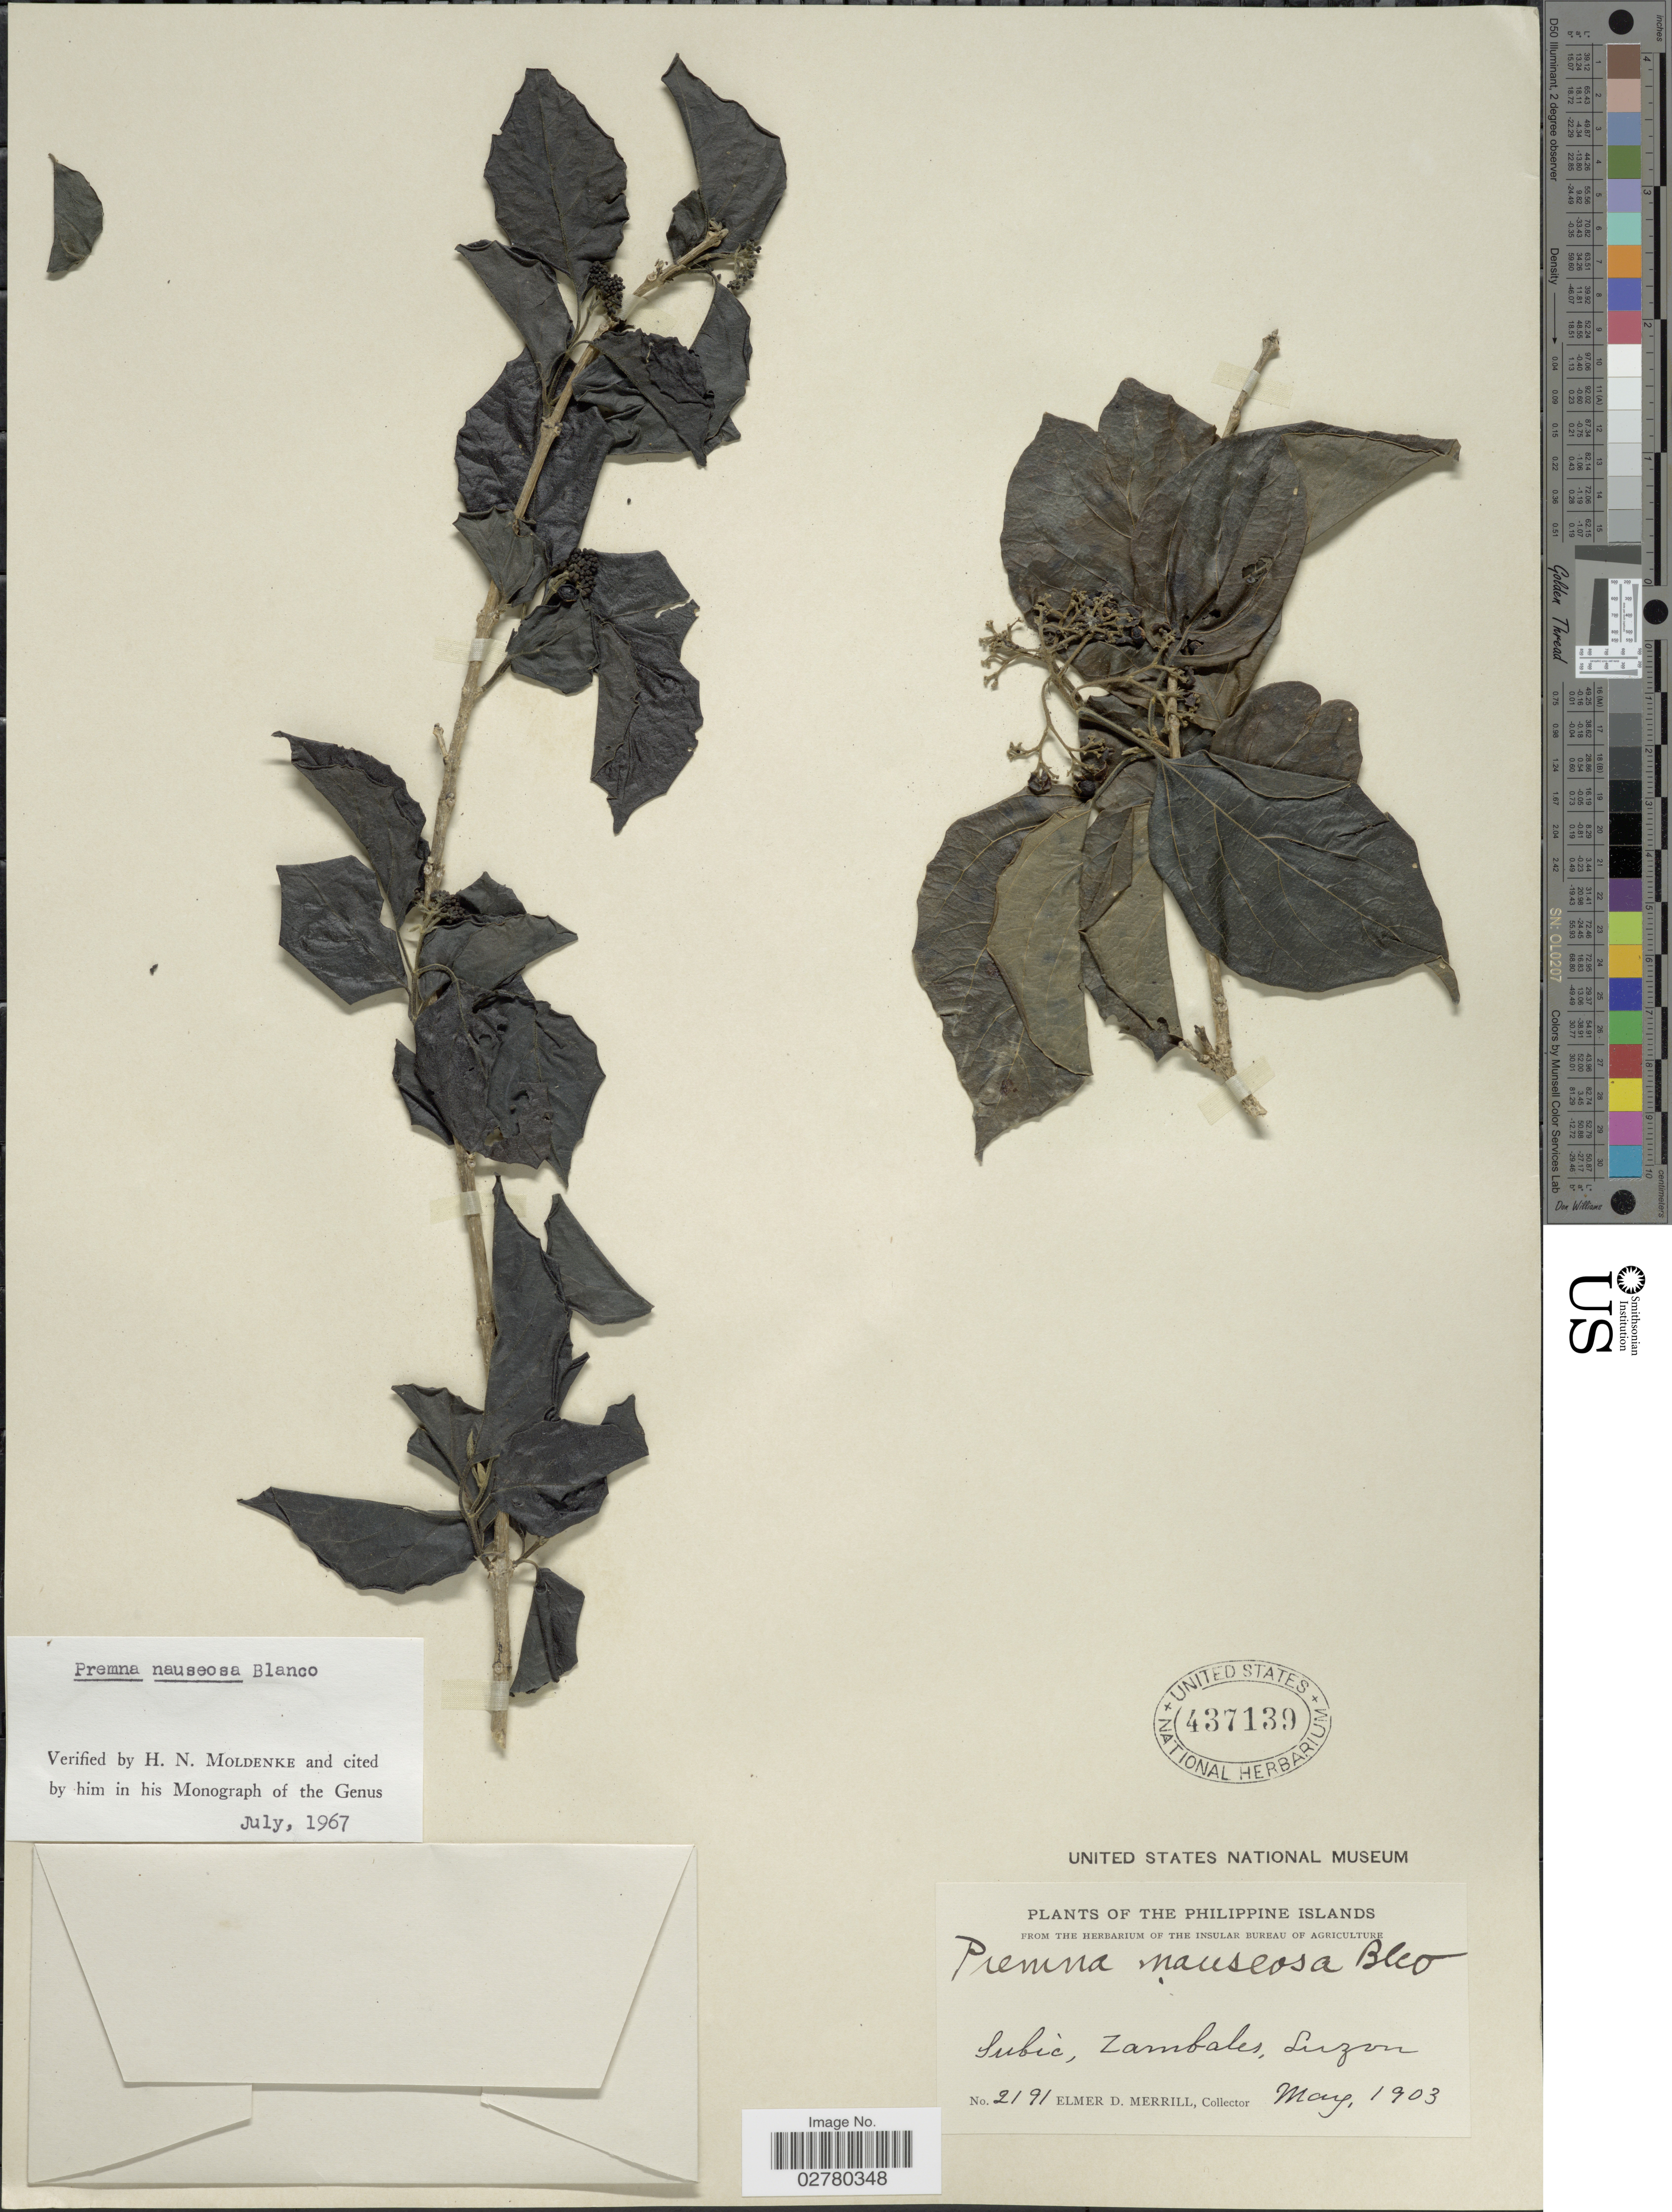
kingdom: Plantae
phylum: Tracheophyta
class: Magnoliopsida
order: Lamiales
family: Lamiaceae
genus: Premna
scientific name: Premna nauseosa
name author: Blanco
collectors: E. D. Merrill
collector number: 2191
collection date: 1903-05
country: Philippines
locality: Subic, Zambales, Luzon.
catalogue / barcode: US 437139